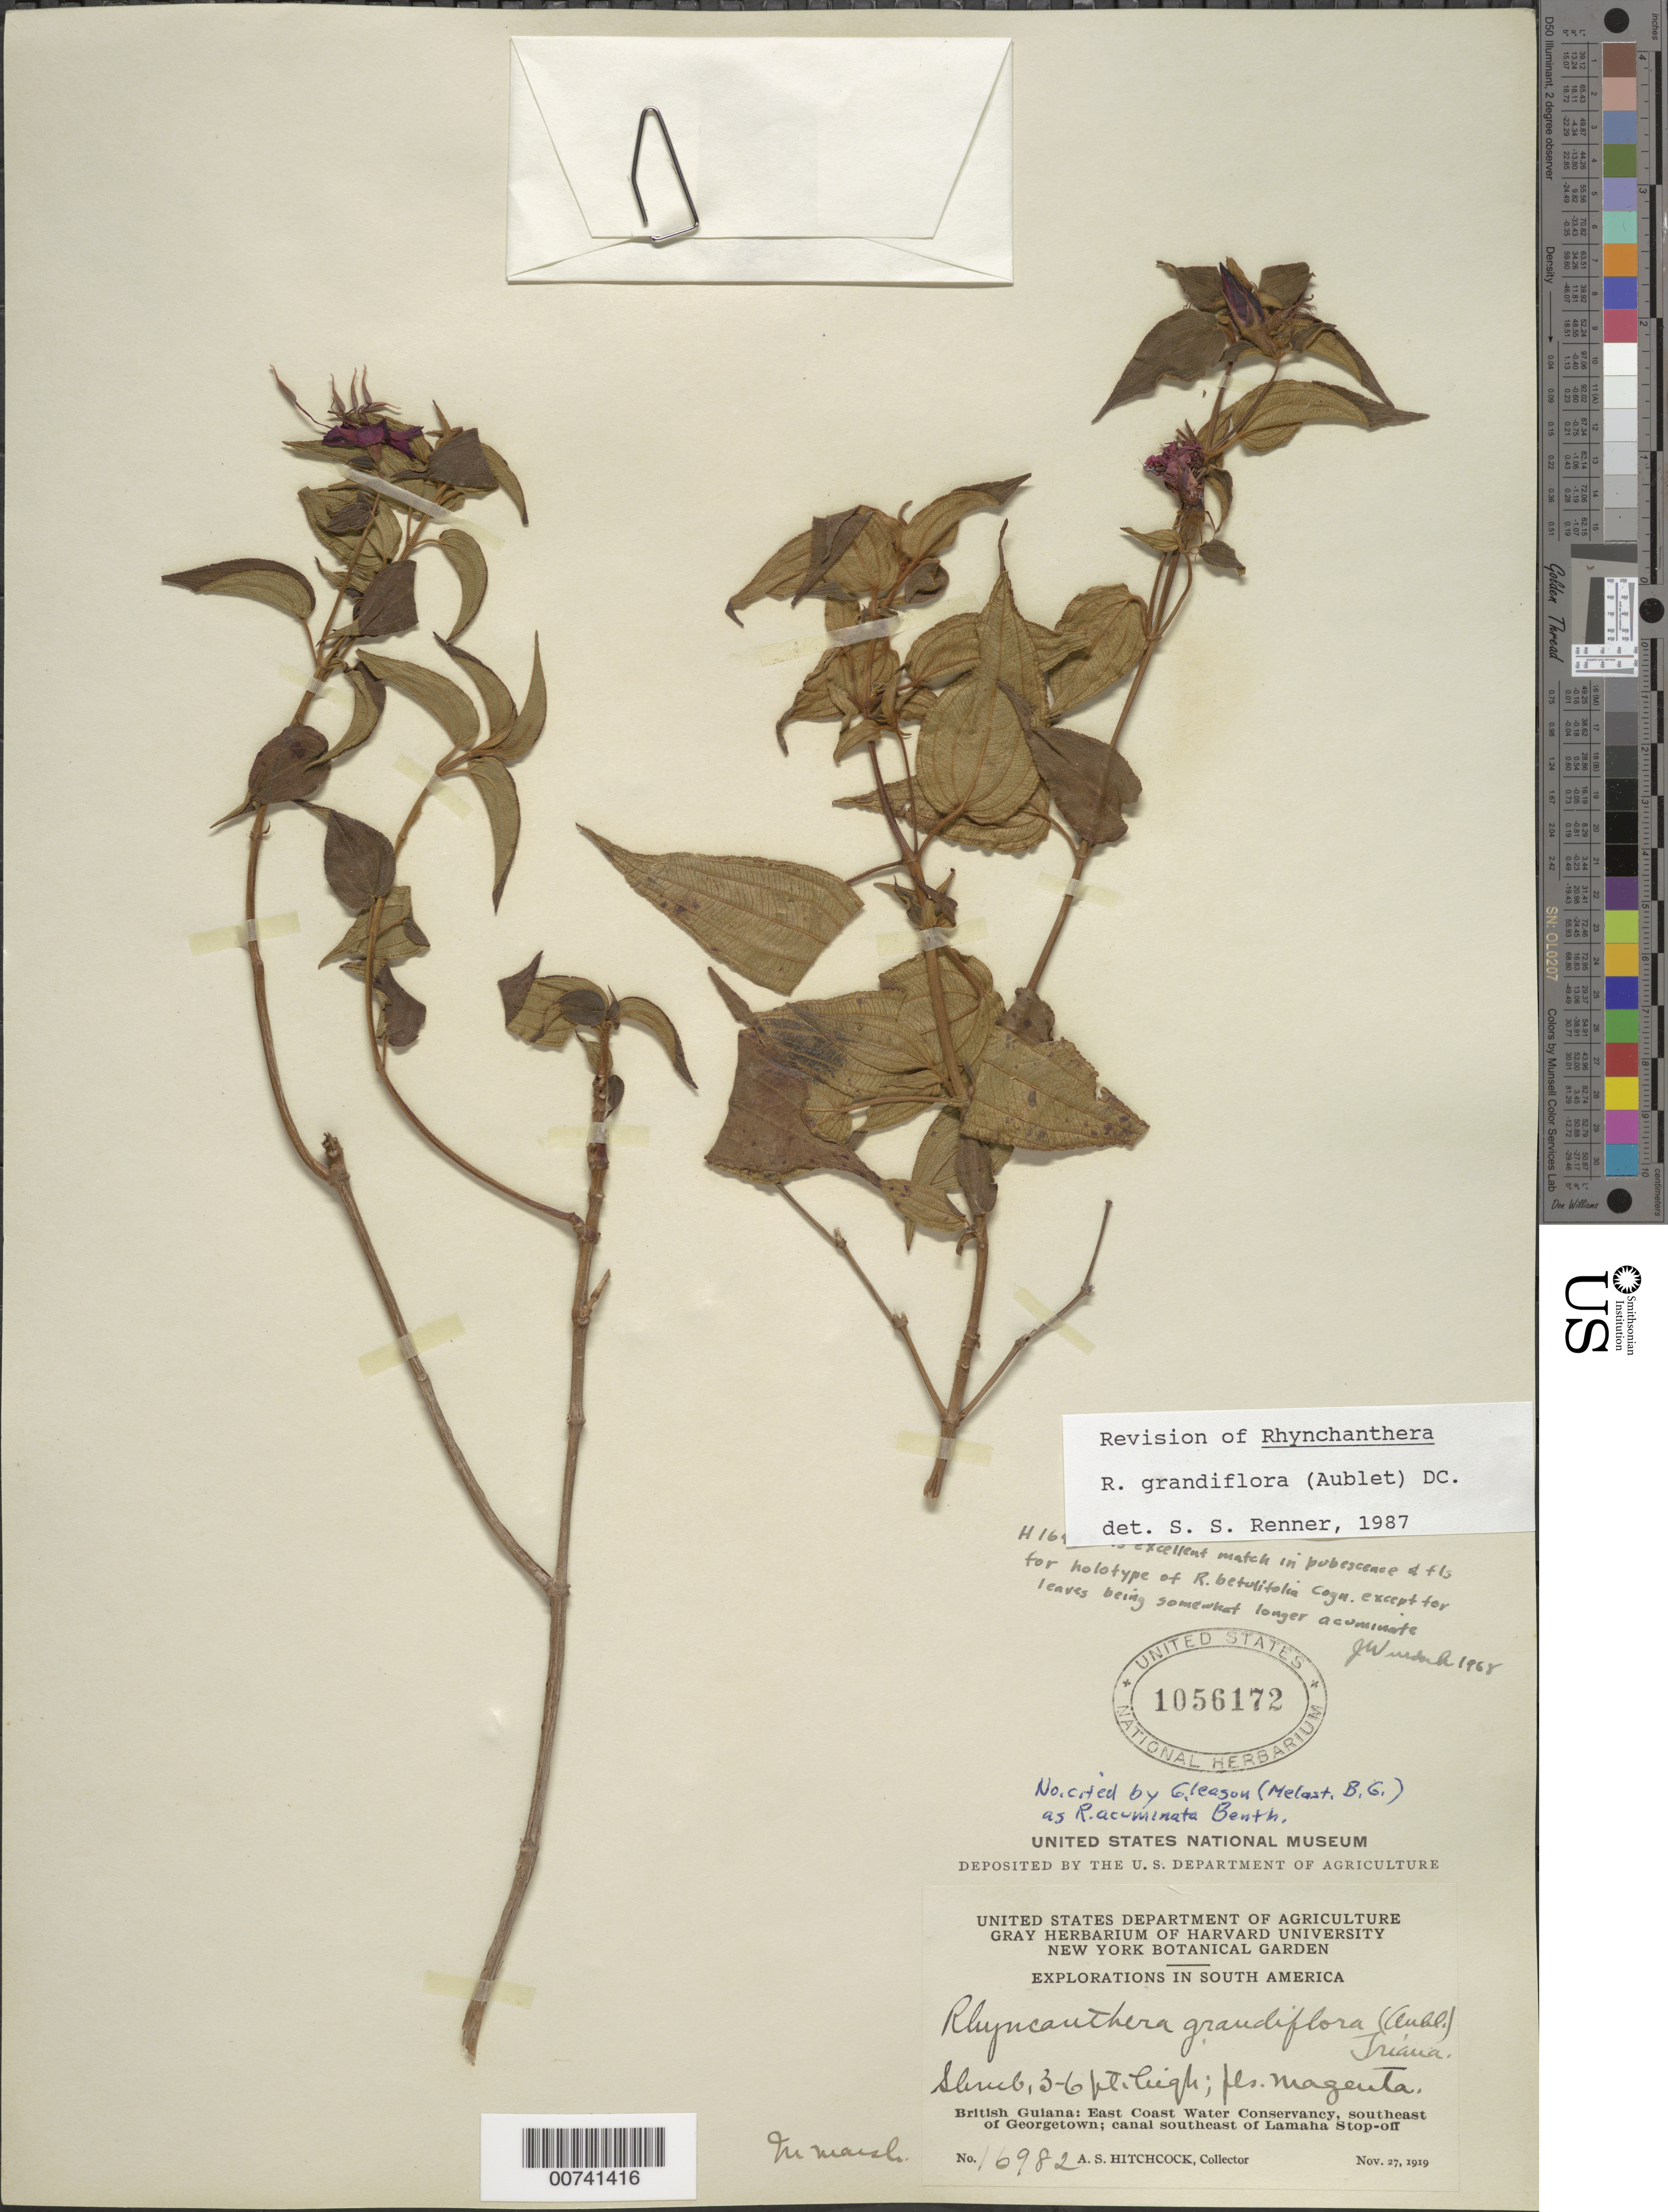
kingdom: Plantae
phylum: Tracheophyta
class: Magnoliopsida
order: Myrtales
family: Melastomataceae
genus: Rhynchanthera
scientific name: Rhynchanthera grandiflora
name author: (Aubl.) DC.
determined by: Renner, S. S.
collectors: A. S. Hitchcock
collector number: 16982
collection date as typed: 27-Nov-19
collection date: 1919-11-27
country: Guyana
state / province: Demerara-Mahaica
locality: Georgetown, SE of, East Coast Water Conservancy; canal SE of Lamaha Stop-off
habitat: Marsh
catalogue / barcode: US 1056172